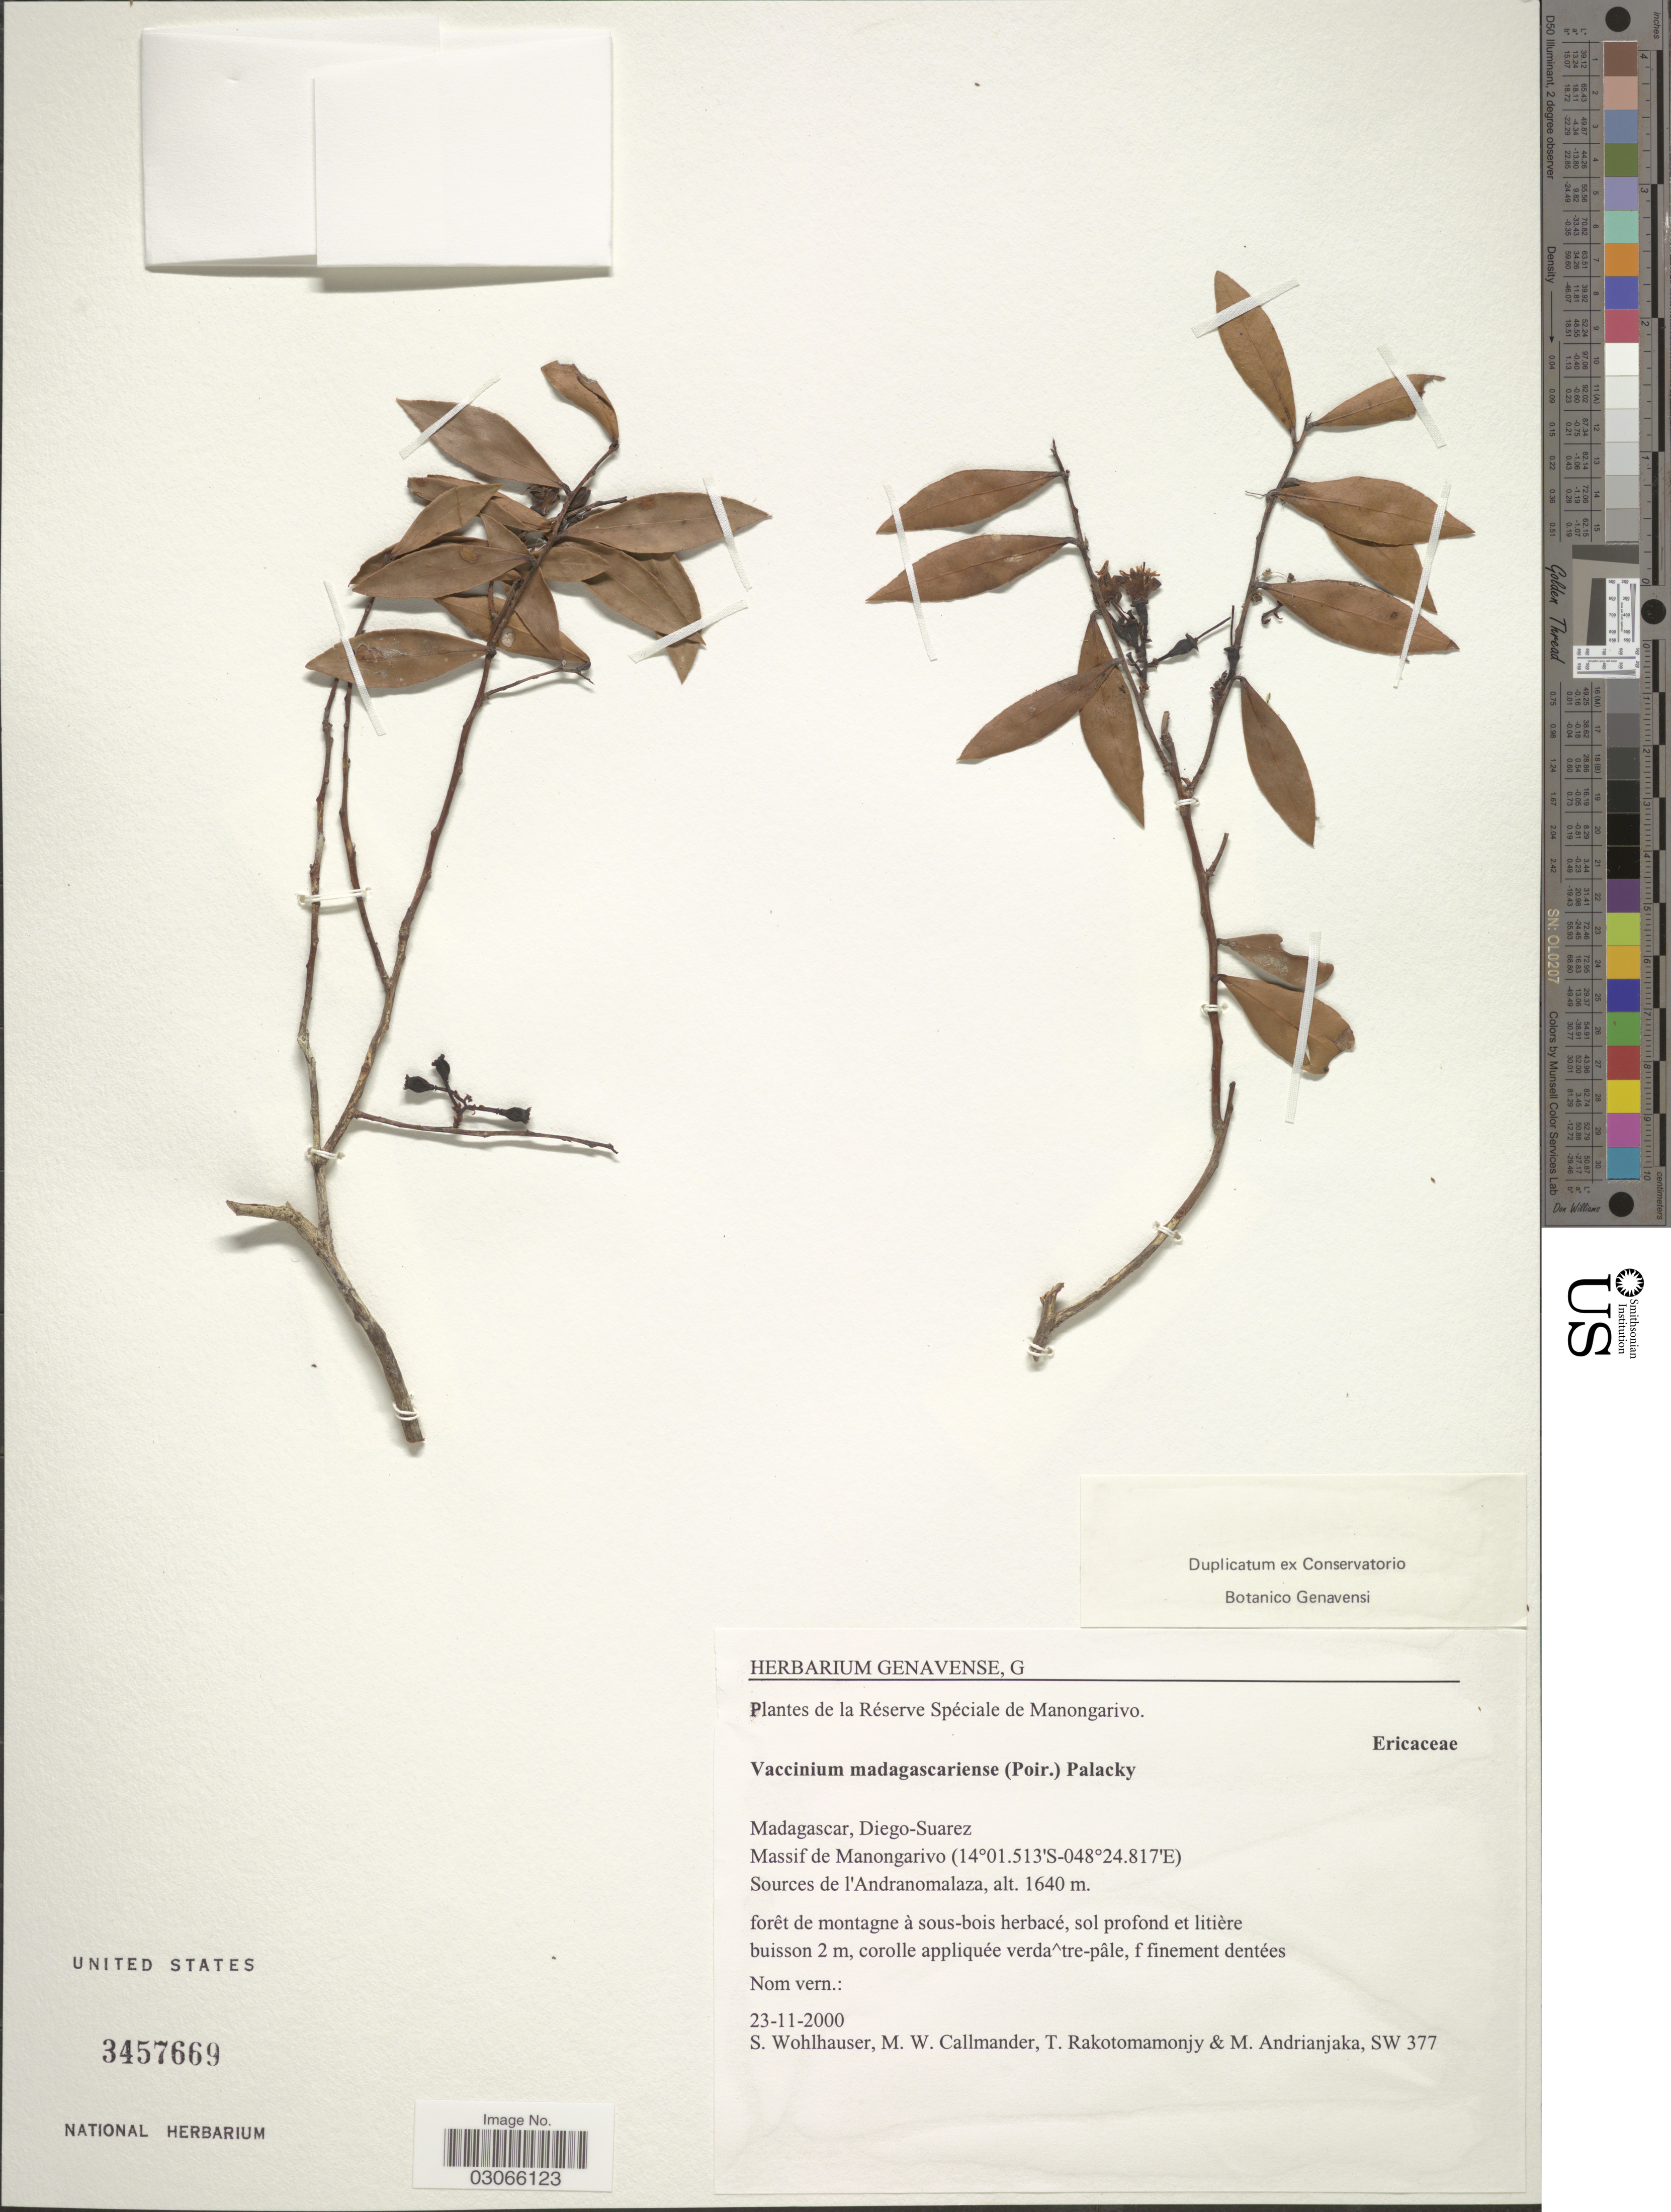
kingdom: Plantae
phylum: Tracheophyta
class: Magnoliopsida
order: Ericales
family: Ericaceae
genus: Vaccinium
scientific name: Vaccinium madagascariense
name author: (Thou. ex Poir.) Sleumer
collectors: S. Wohlhauser, M. Callmander, T. Rakotomamonjy & M. Andrianjaka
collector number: SW377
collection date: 2000-11-23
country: Madagascar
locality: Diego-Suarez, Massif de Manongarivo, Sources de l'Andranomalaza.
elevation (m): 1640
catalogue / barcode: US 3457669